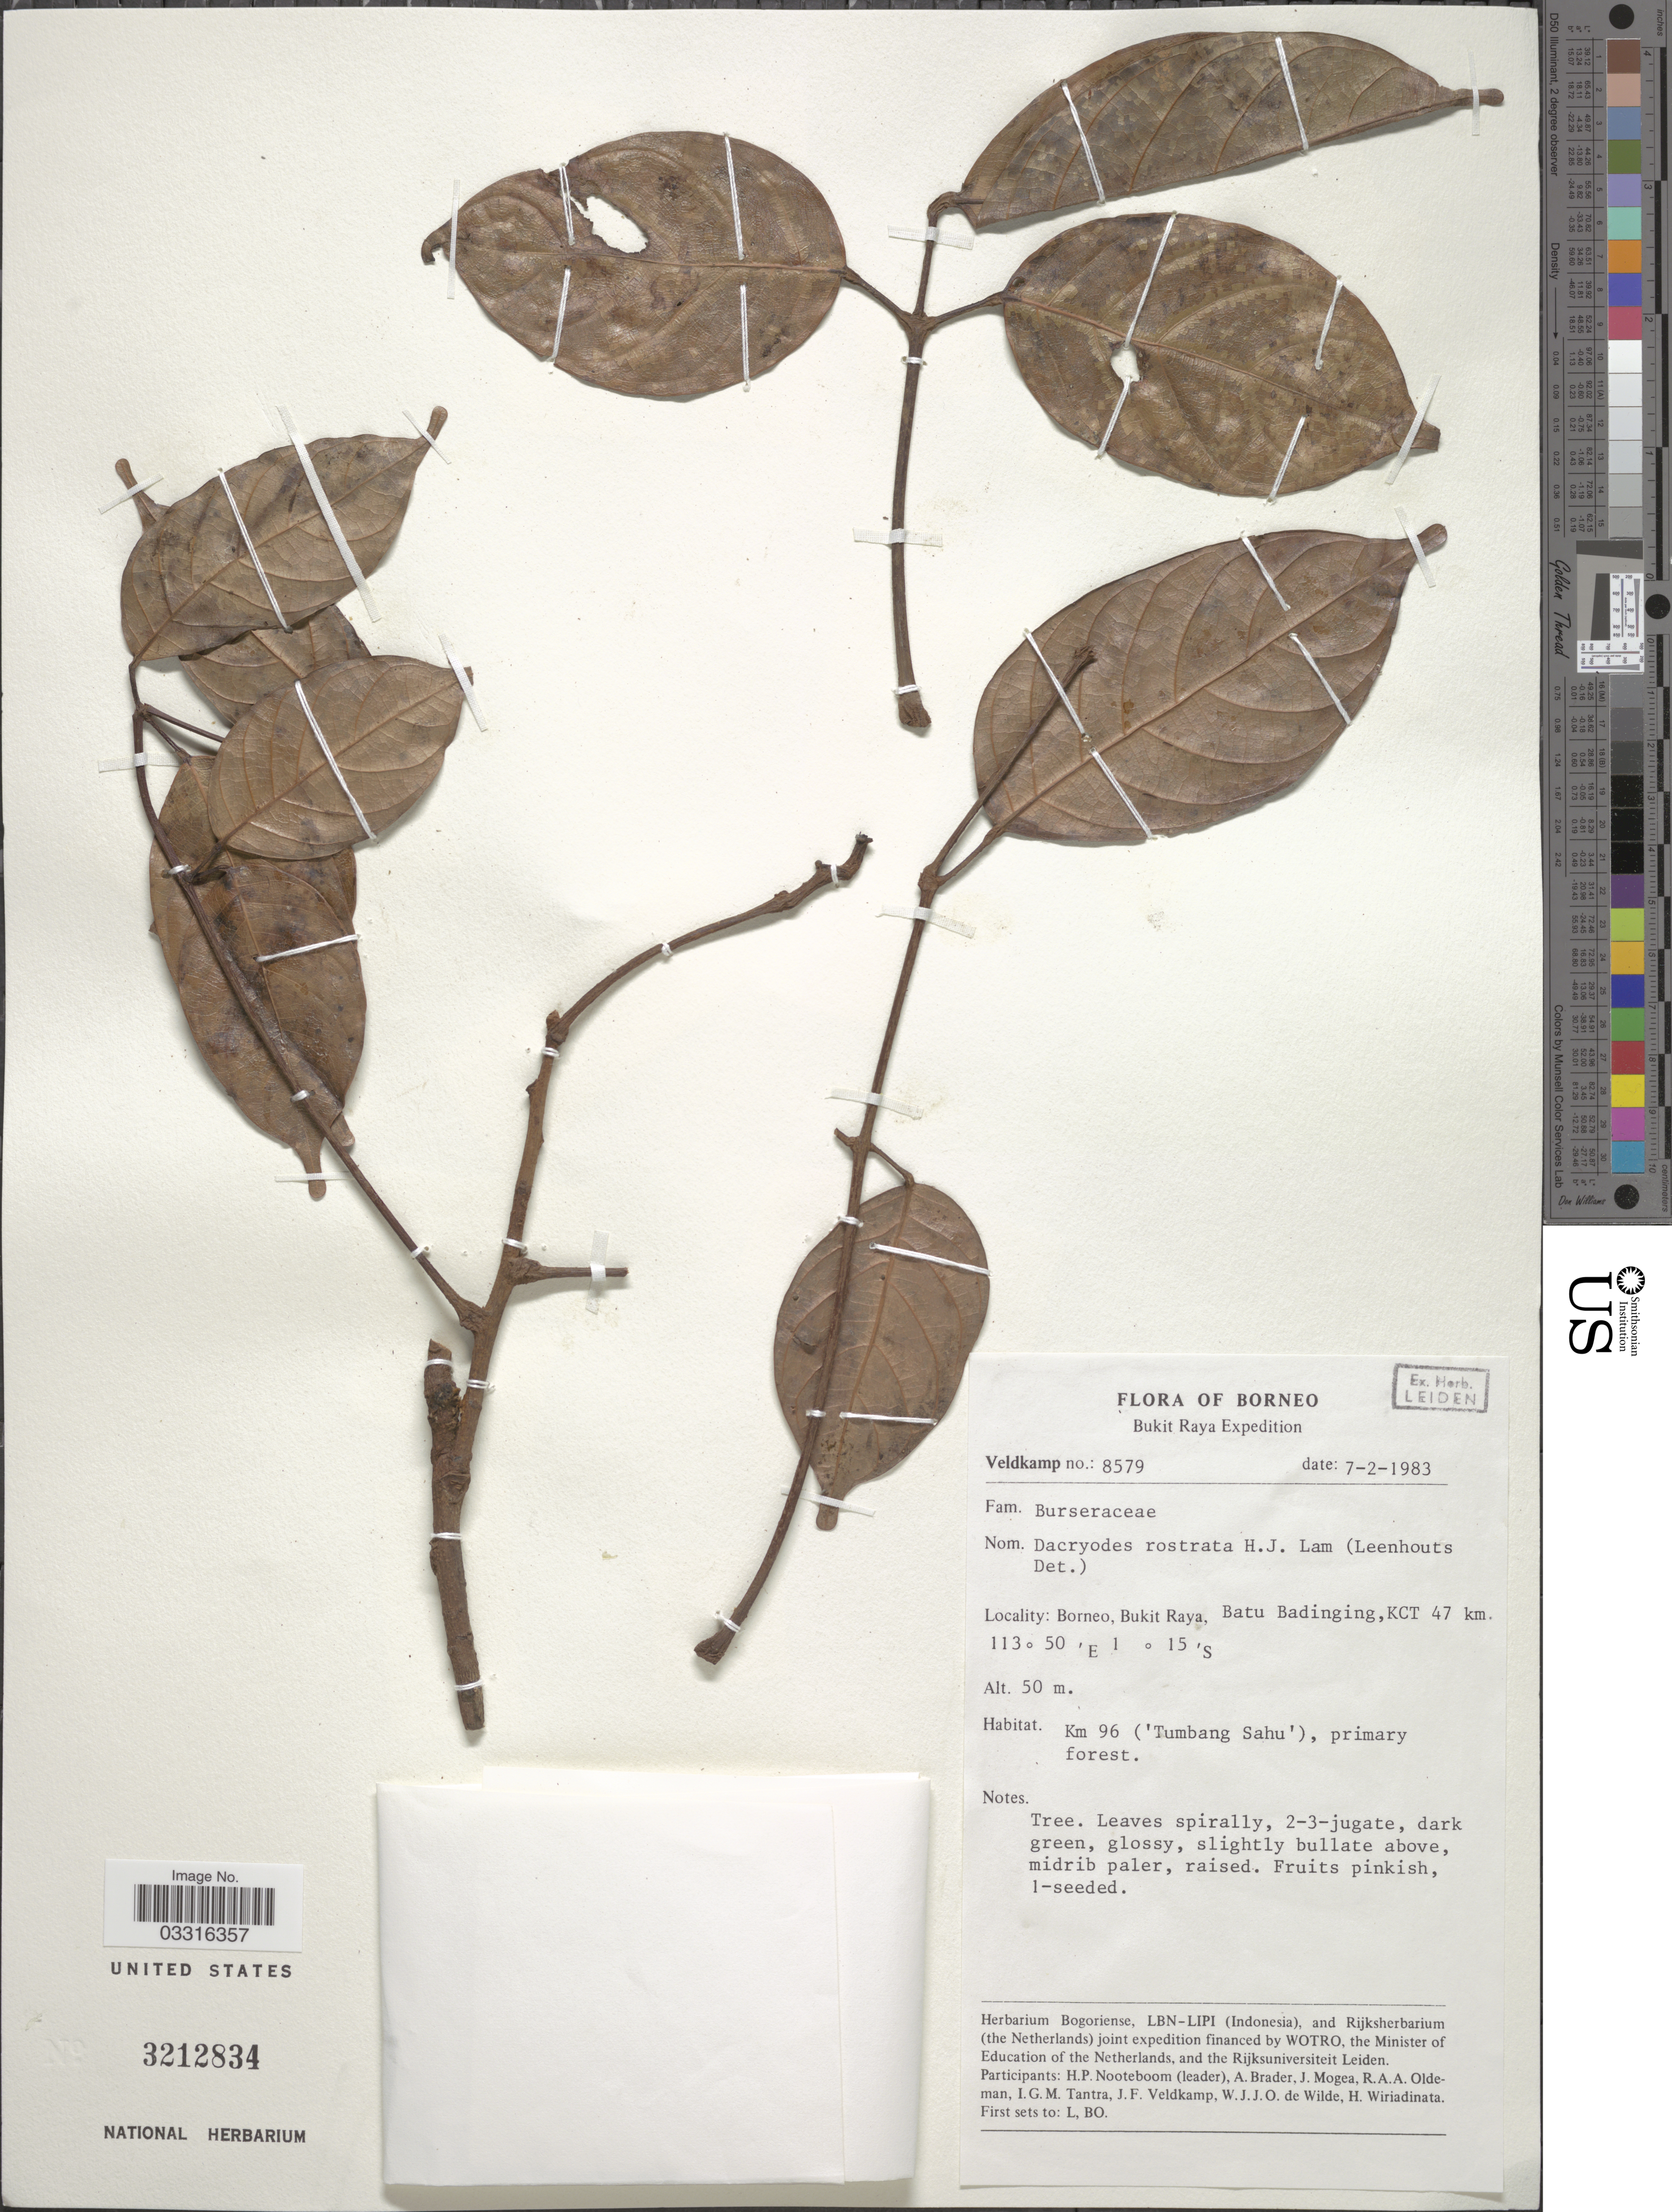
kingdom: Plantae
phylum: Tracheophyta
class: Magnoliopsida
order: Sapindales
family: Burseraceae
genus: Dacryodes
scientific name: Dacryodes rostrata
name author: (Blume) H.J. Lam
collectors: J. F. Veldkamp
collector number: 8579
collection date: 1983-02-07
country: Indonesia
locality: Borneo, Borneo, Bukit Raya, Batu Badinging, KCT 47 km., Km 96 ('Tumbang Sahu').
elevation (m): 50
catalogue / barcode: US 3212834